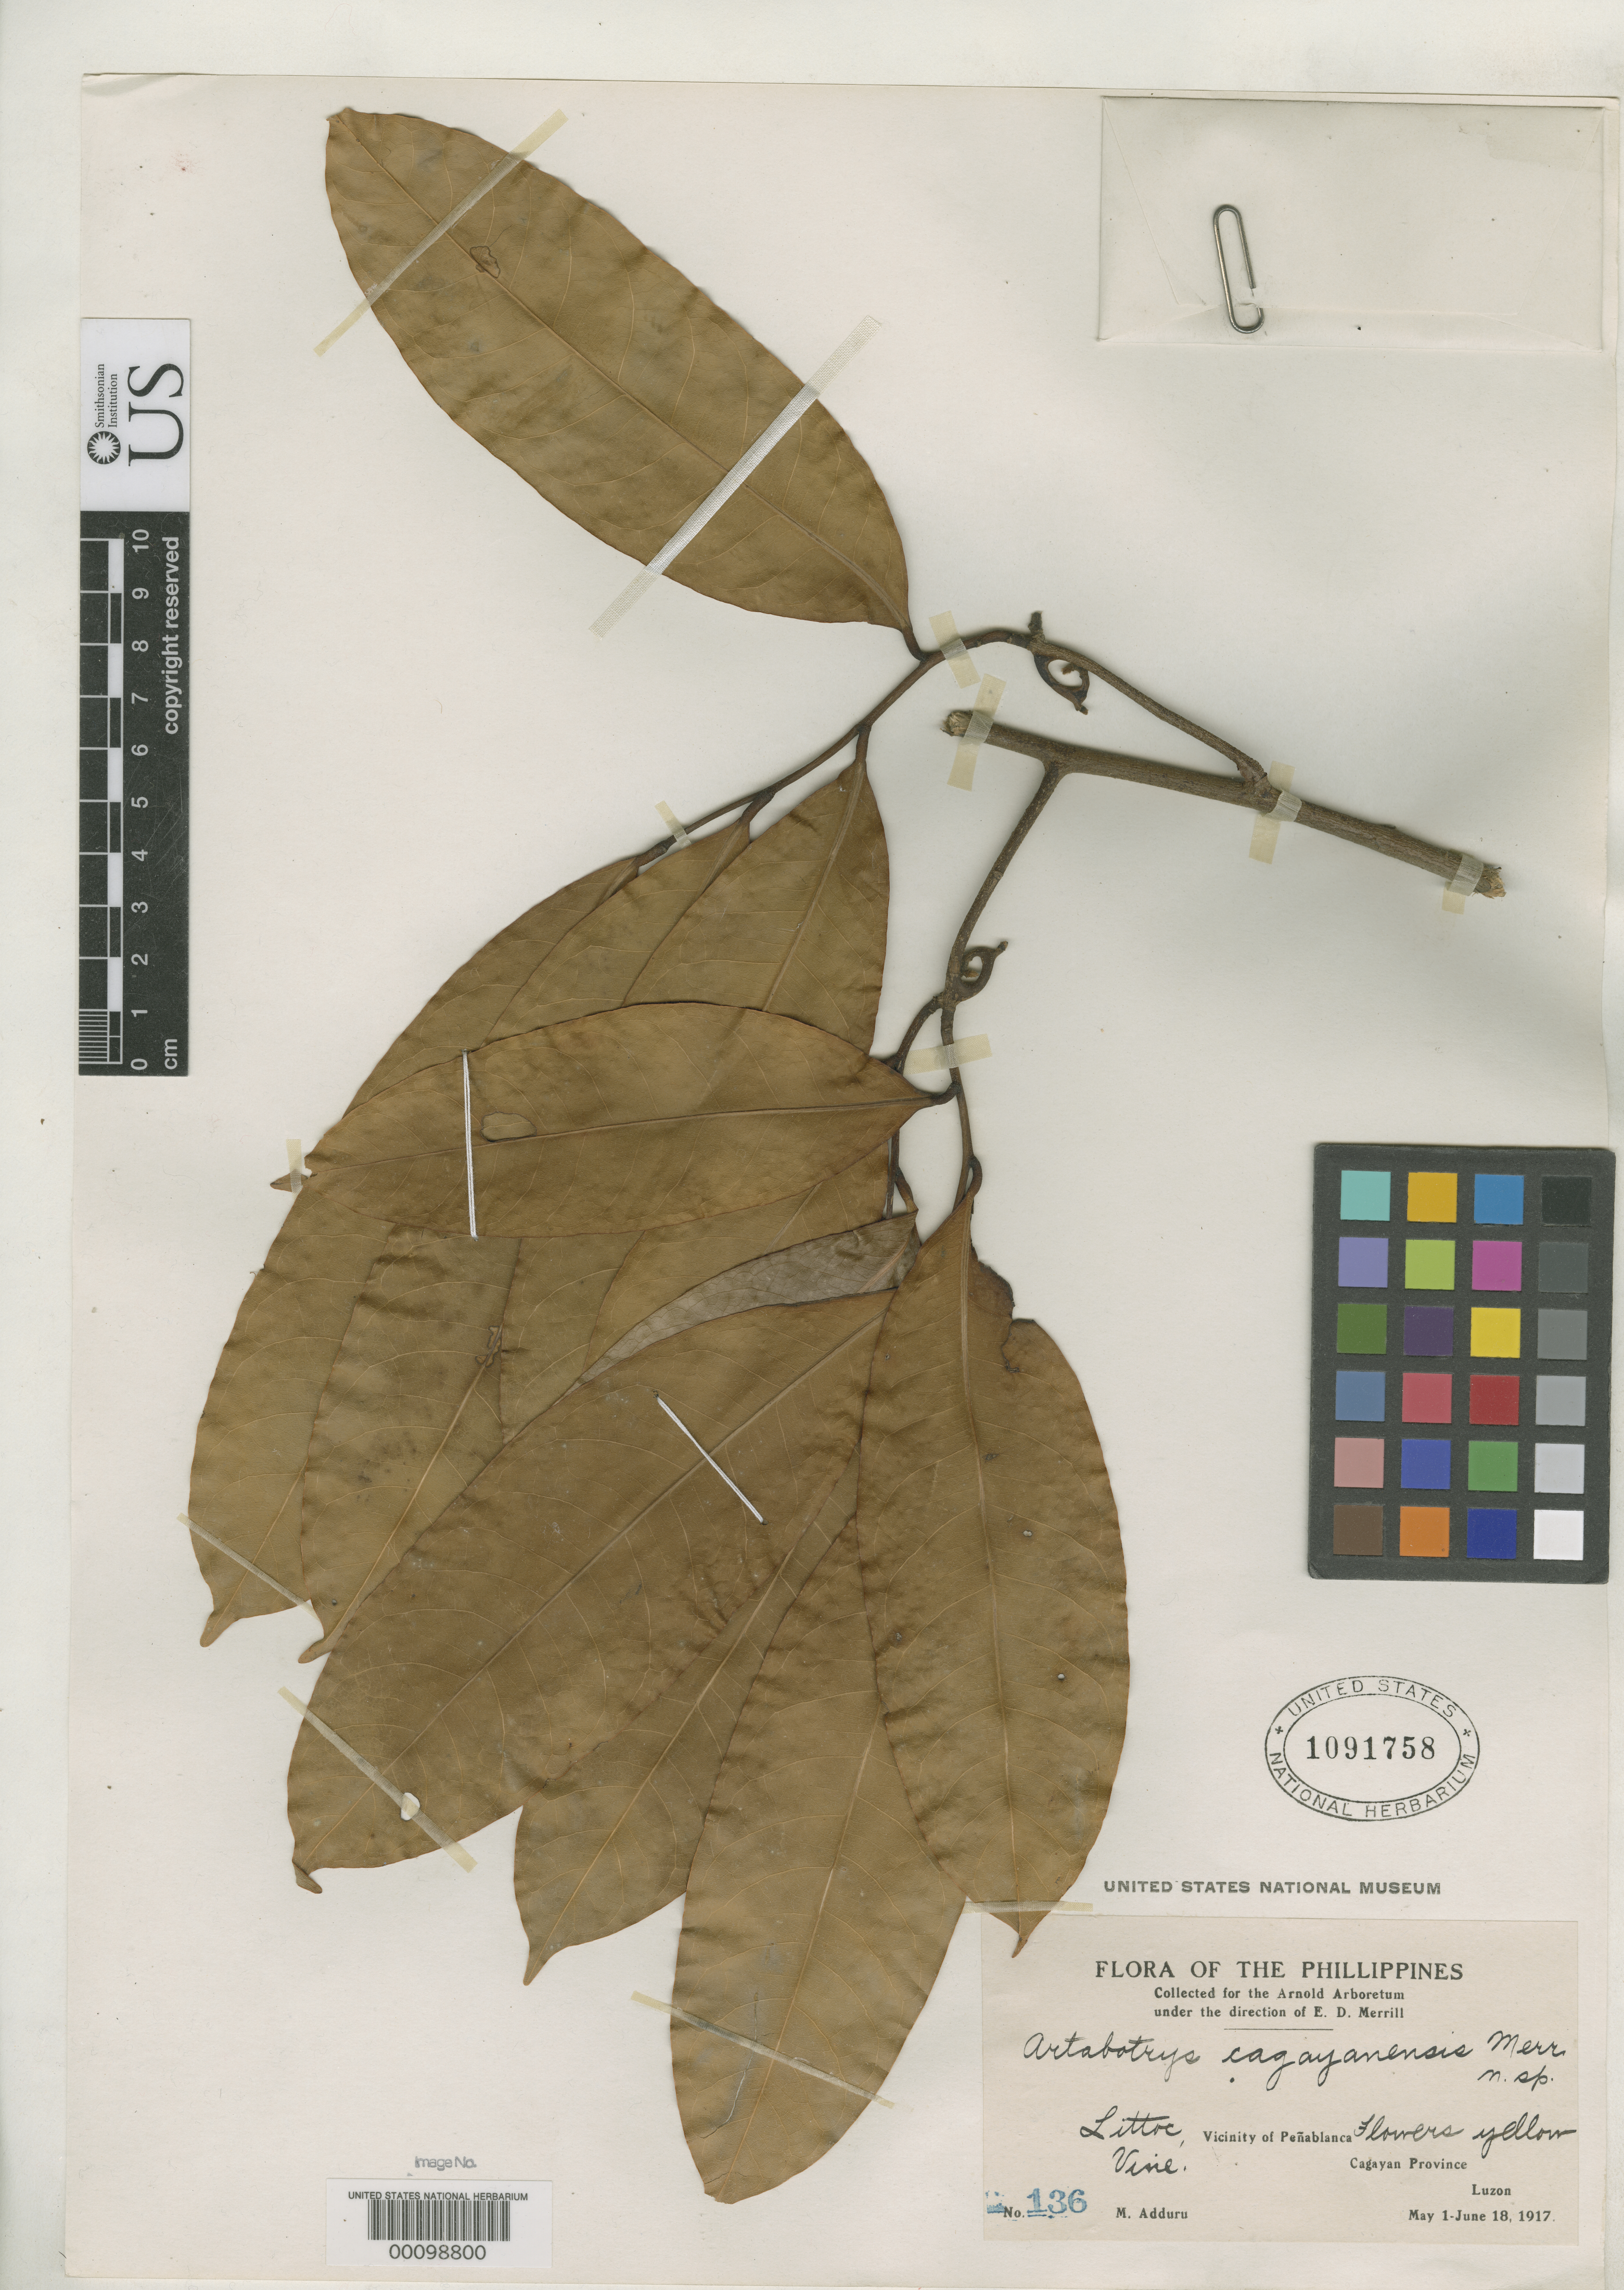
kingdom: Plantae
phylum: Tracheophyta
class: Magnoliopsida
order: Magnoliales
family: Annonaceae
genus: Artabotrys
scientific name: Artabotrys cagayanensis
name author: Merr.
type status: Syntype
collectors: M. Adduru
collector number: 136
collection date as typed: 18 May 1917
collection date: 1917-05-18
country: Philippines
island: Luzon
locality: Pena Blanca.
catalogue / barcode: US 1091758